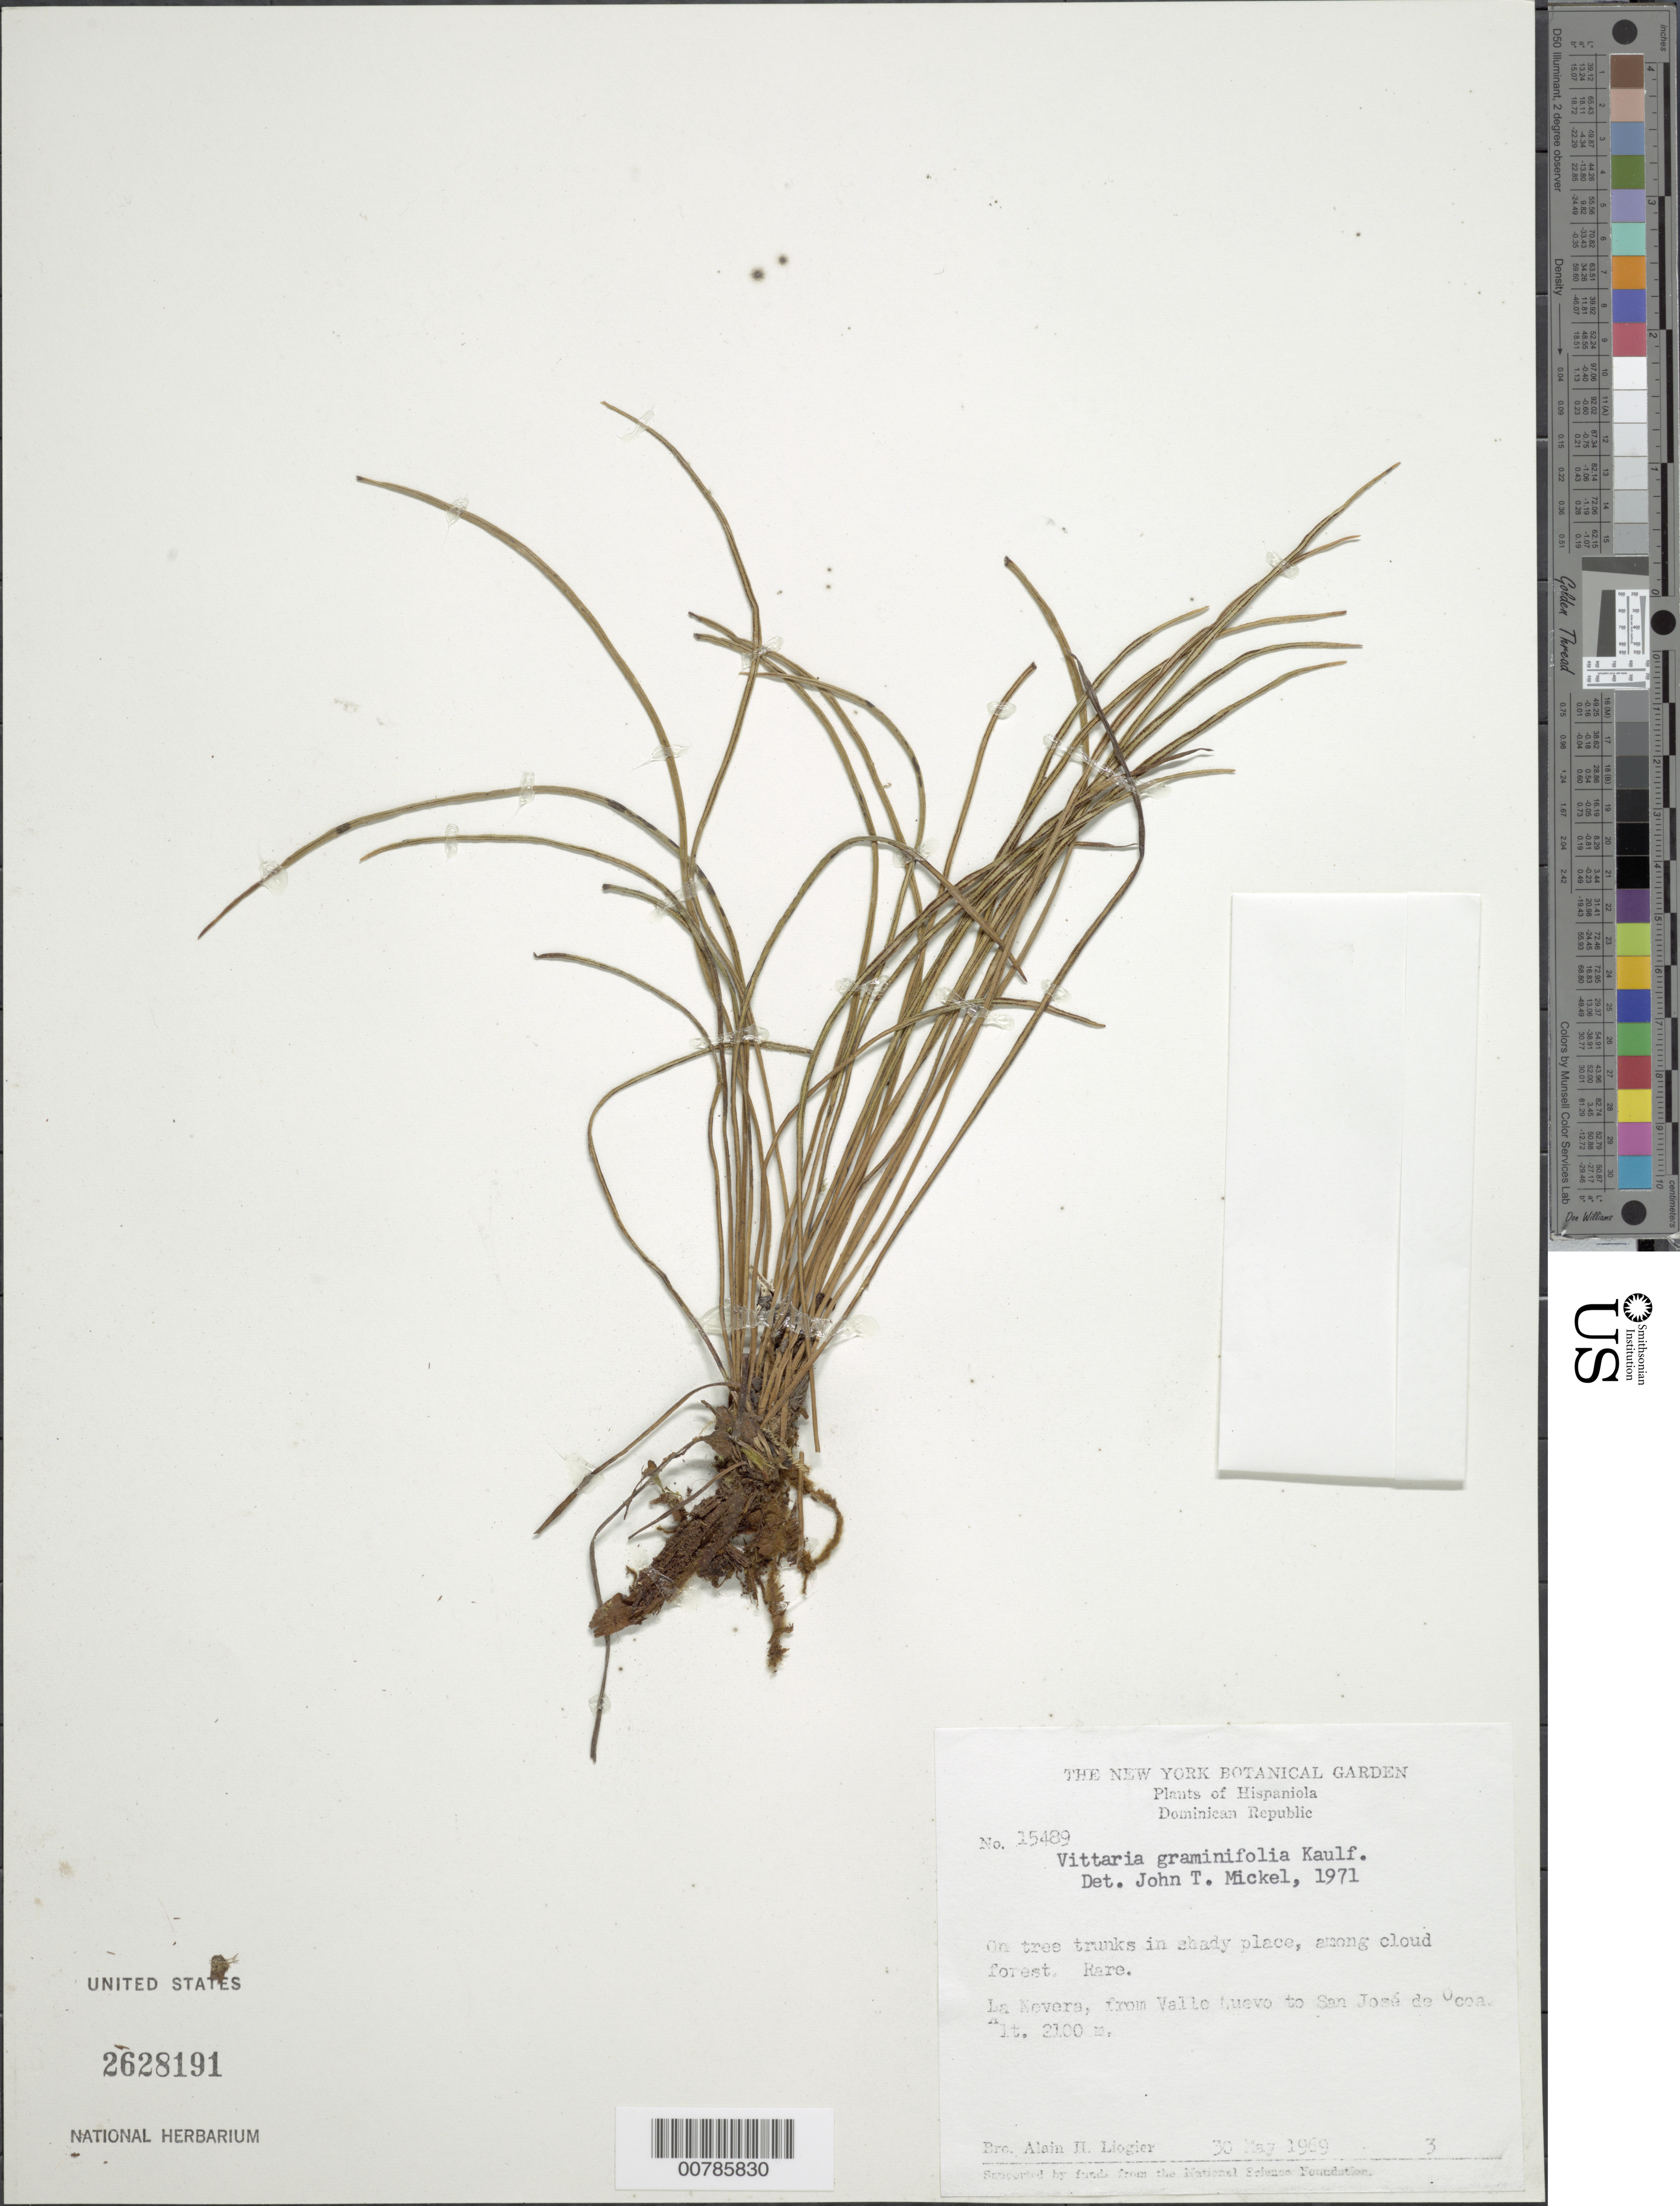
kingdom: Plantae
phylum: Tracheophyta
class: Polypodiopsida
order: Polypodiales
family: Pteridaceae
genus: Vittaria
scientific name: Vittaria graminifolia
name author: Kaulf.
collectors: A. H. Liogier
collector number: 15489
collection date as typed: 30 May 1969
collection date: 1969-05-30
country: Dominican Republic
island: Hispaniola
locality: La Nevera, from Vlle Neuvo to San José de Ocoa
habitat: On tree trunks in shady place, among cloud forest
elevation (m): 2100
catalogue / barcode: US 2628191